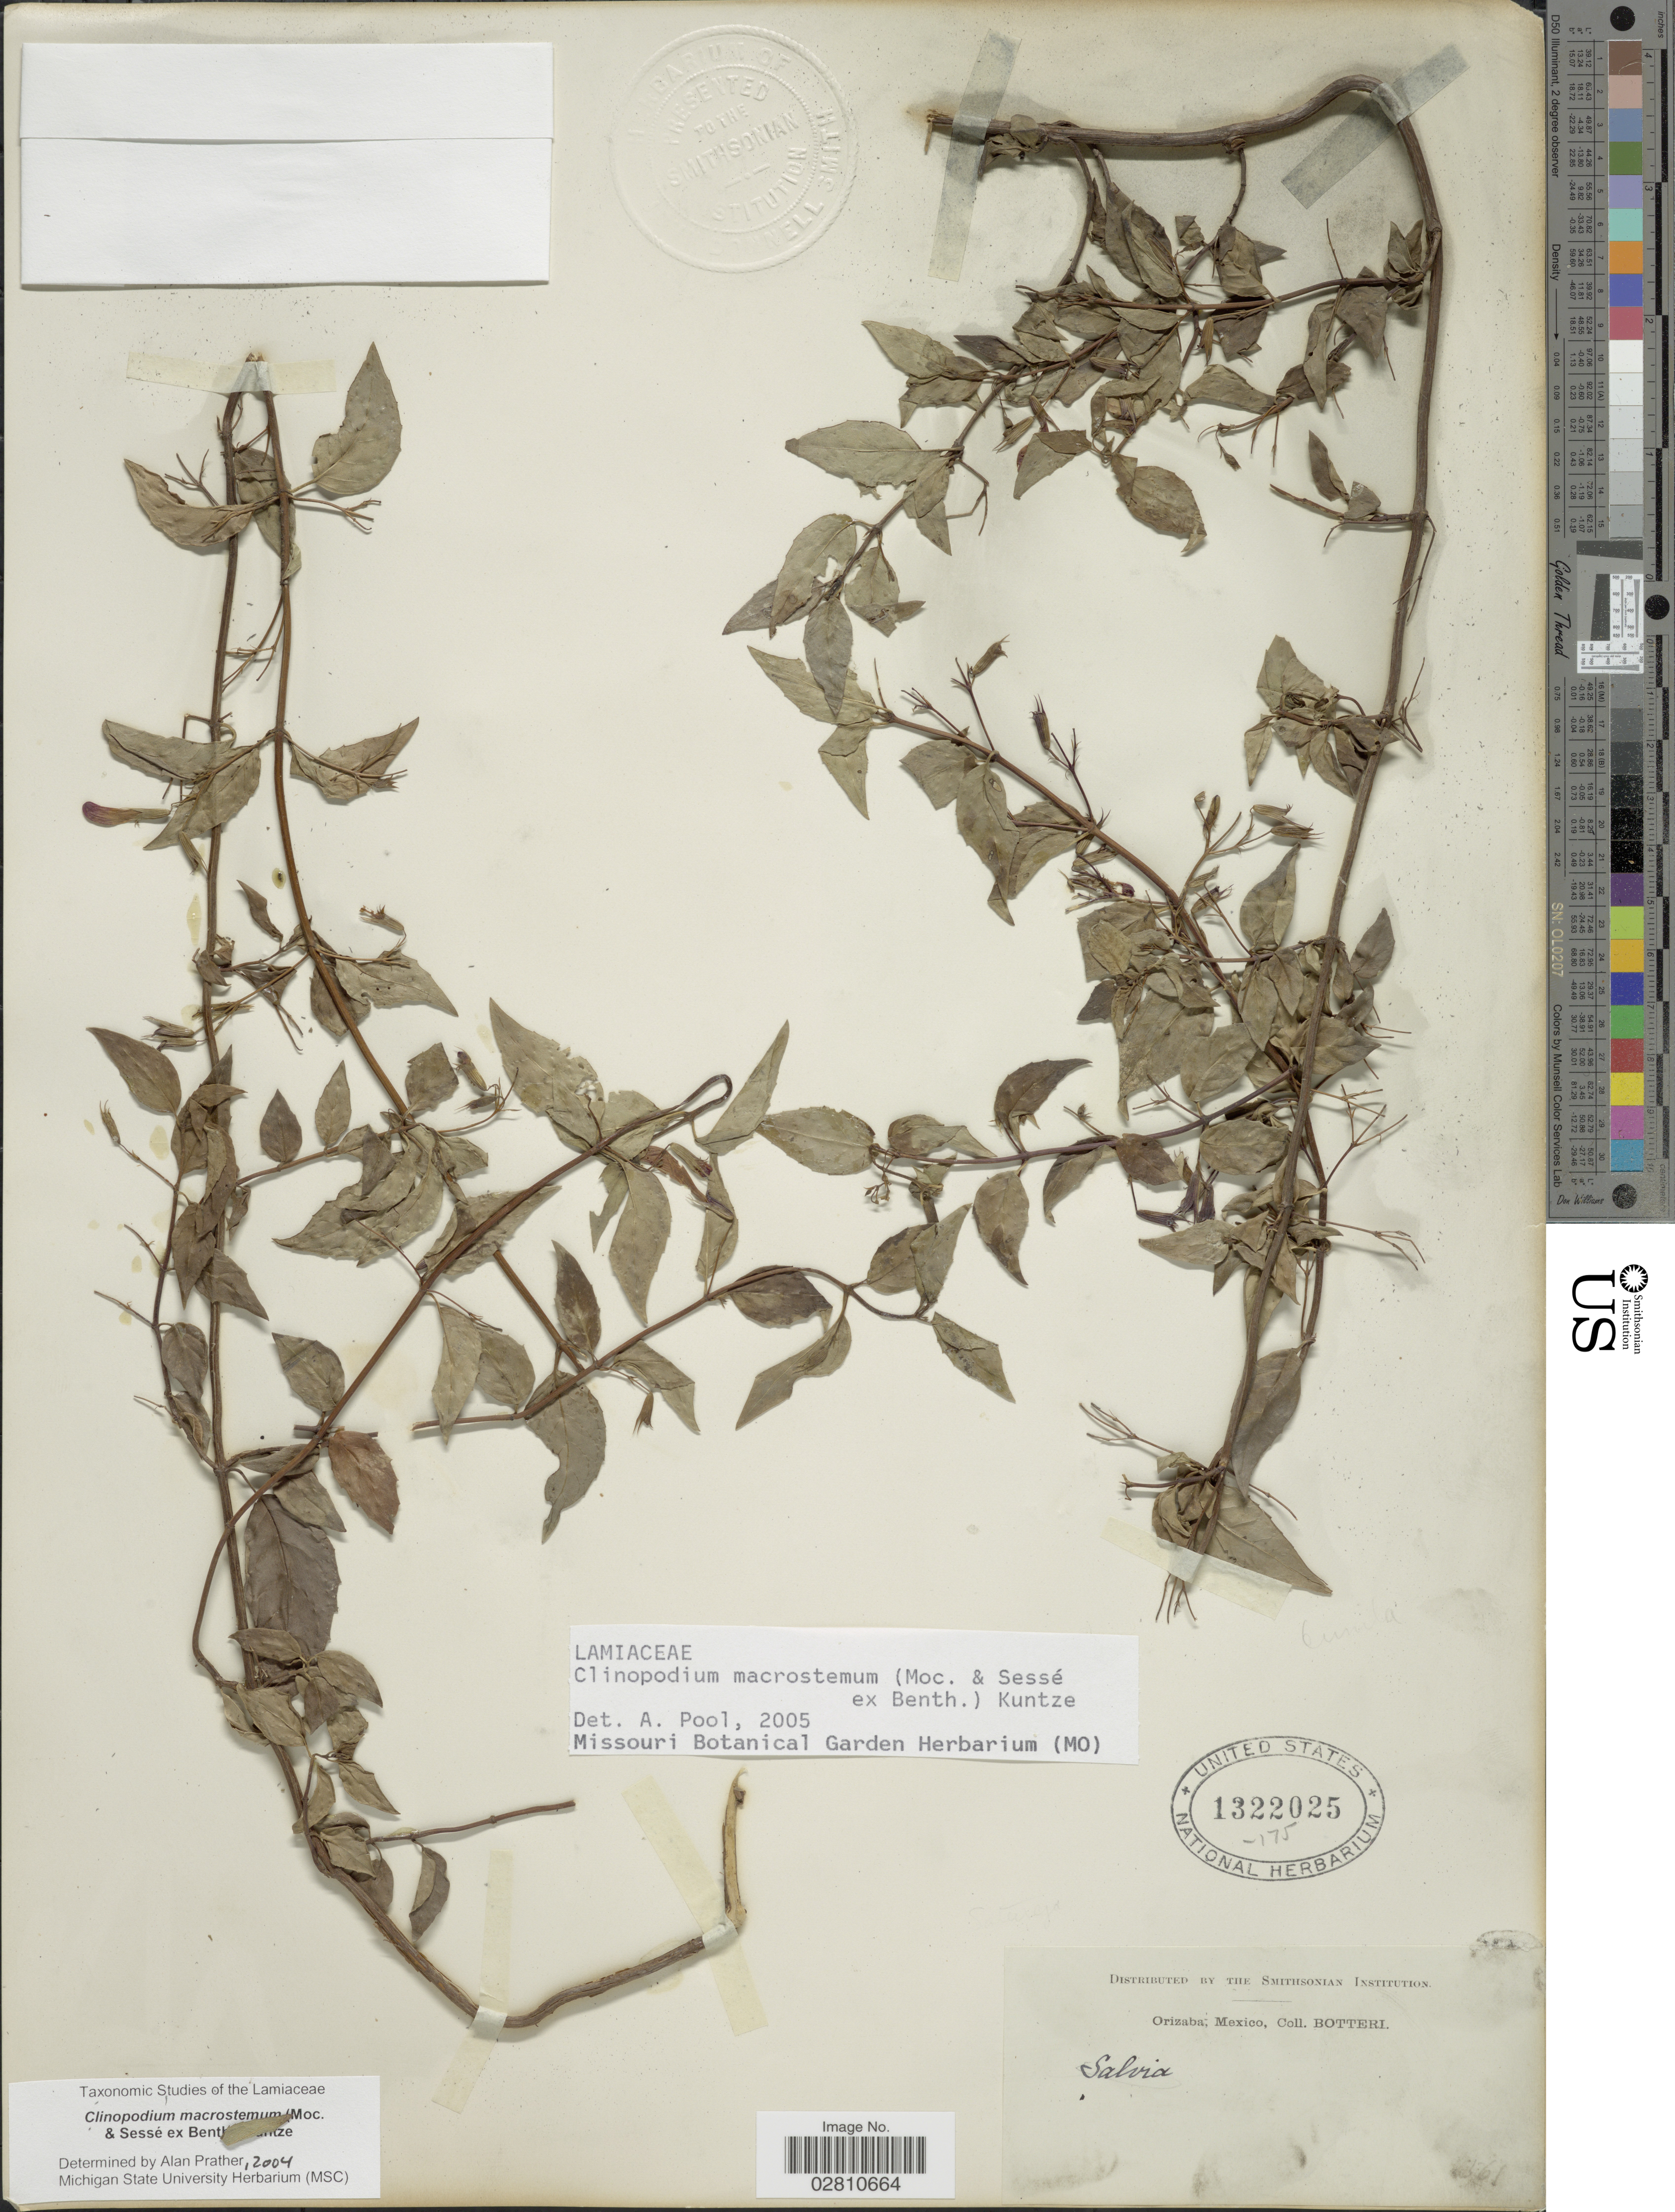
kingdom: Plantae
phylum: Tracheophyta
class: Magnoliopsida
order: Lamiales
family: Lamiaceae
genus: Clinopodium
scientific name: Clinopodium macrostemum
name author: (Moc. & Sessé ex Benth.) Kuntze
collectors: -. Botteri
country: Mexico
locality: Orizaba, Mexico.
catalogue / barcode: US 1322025